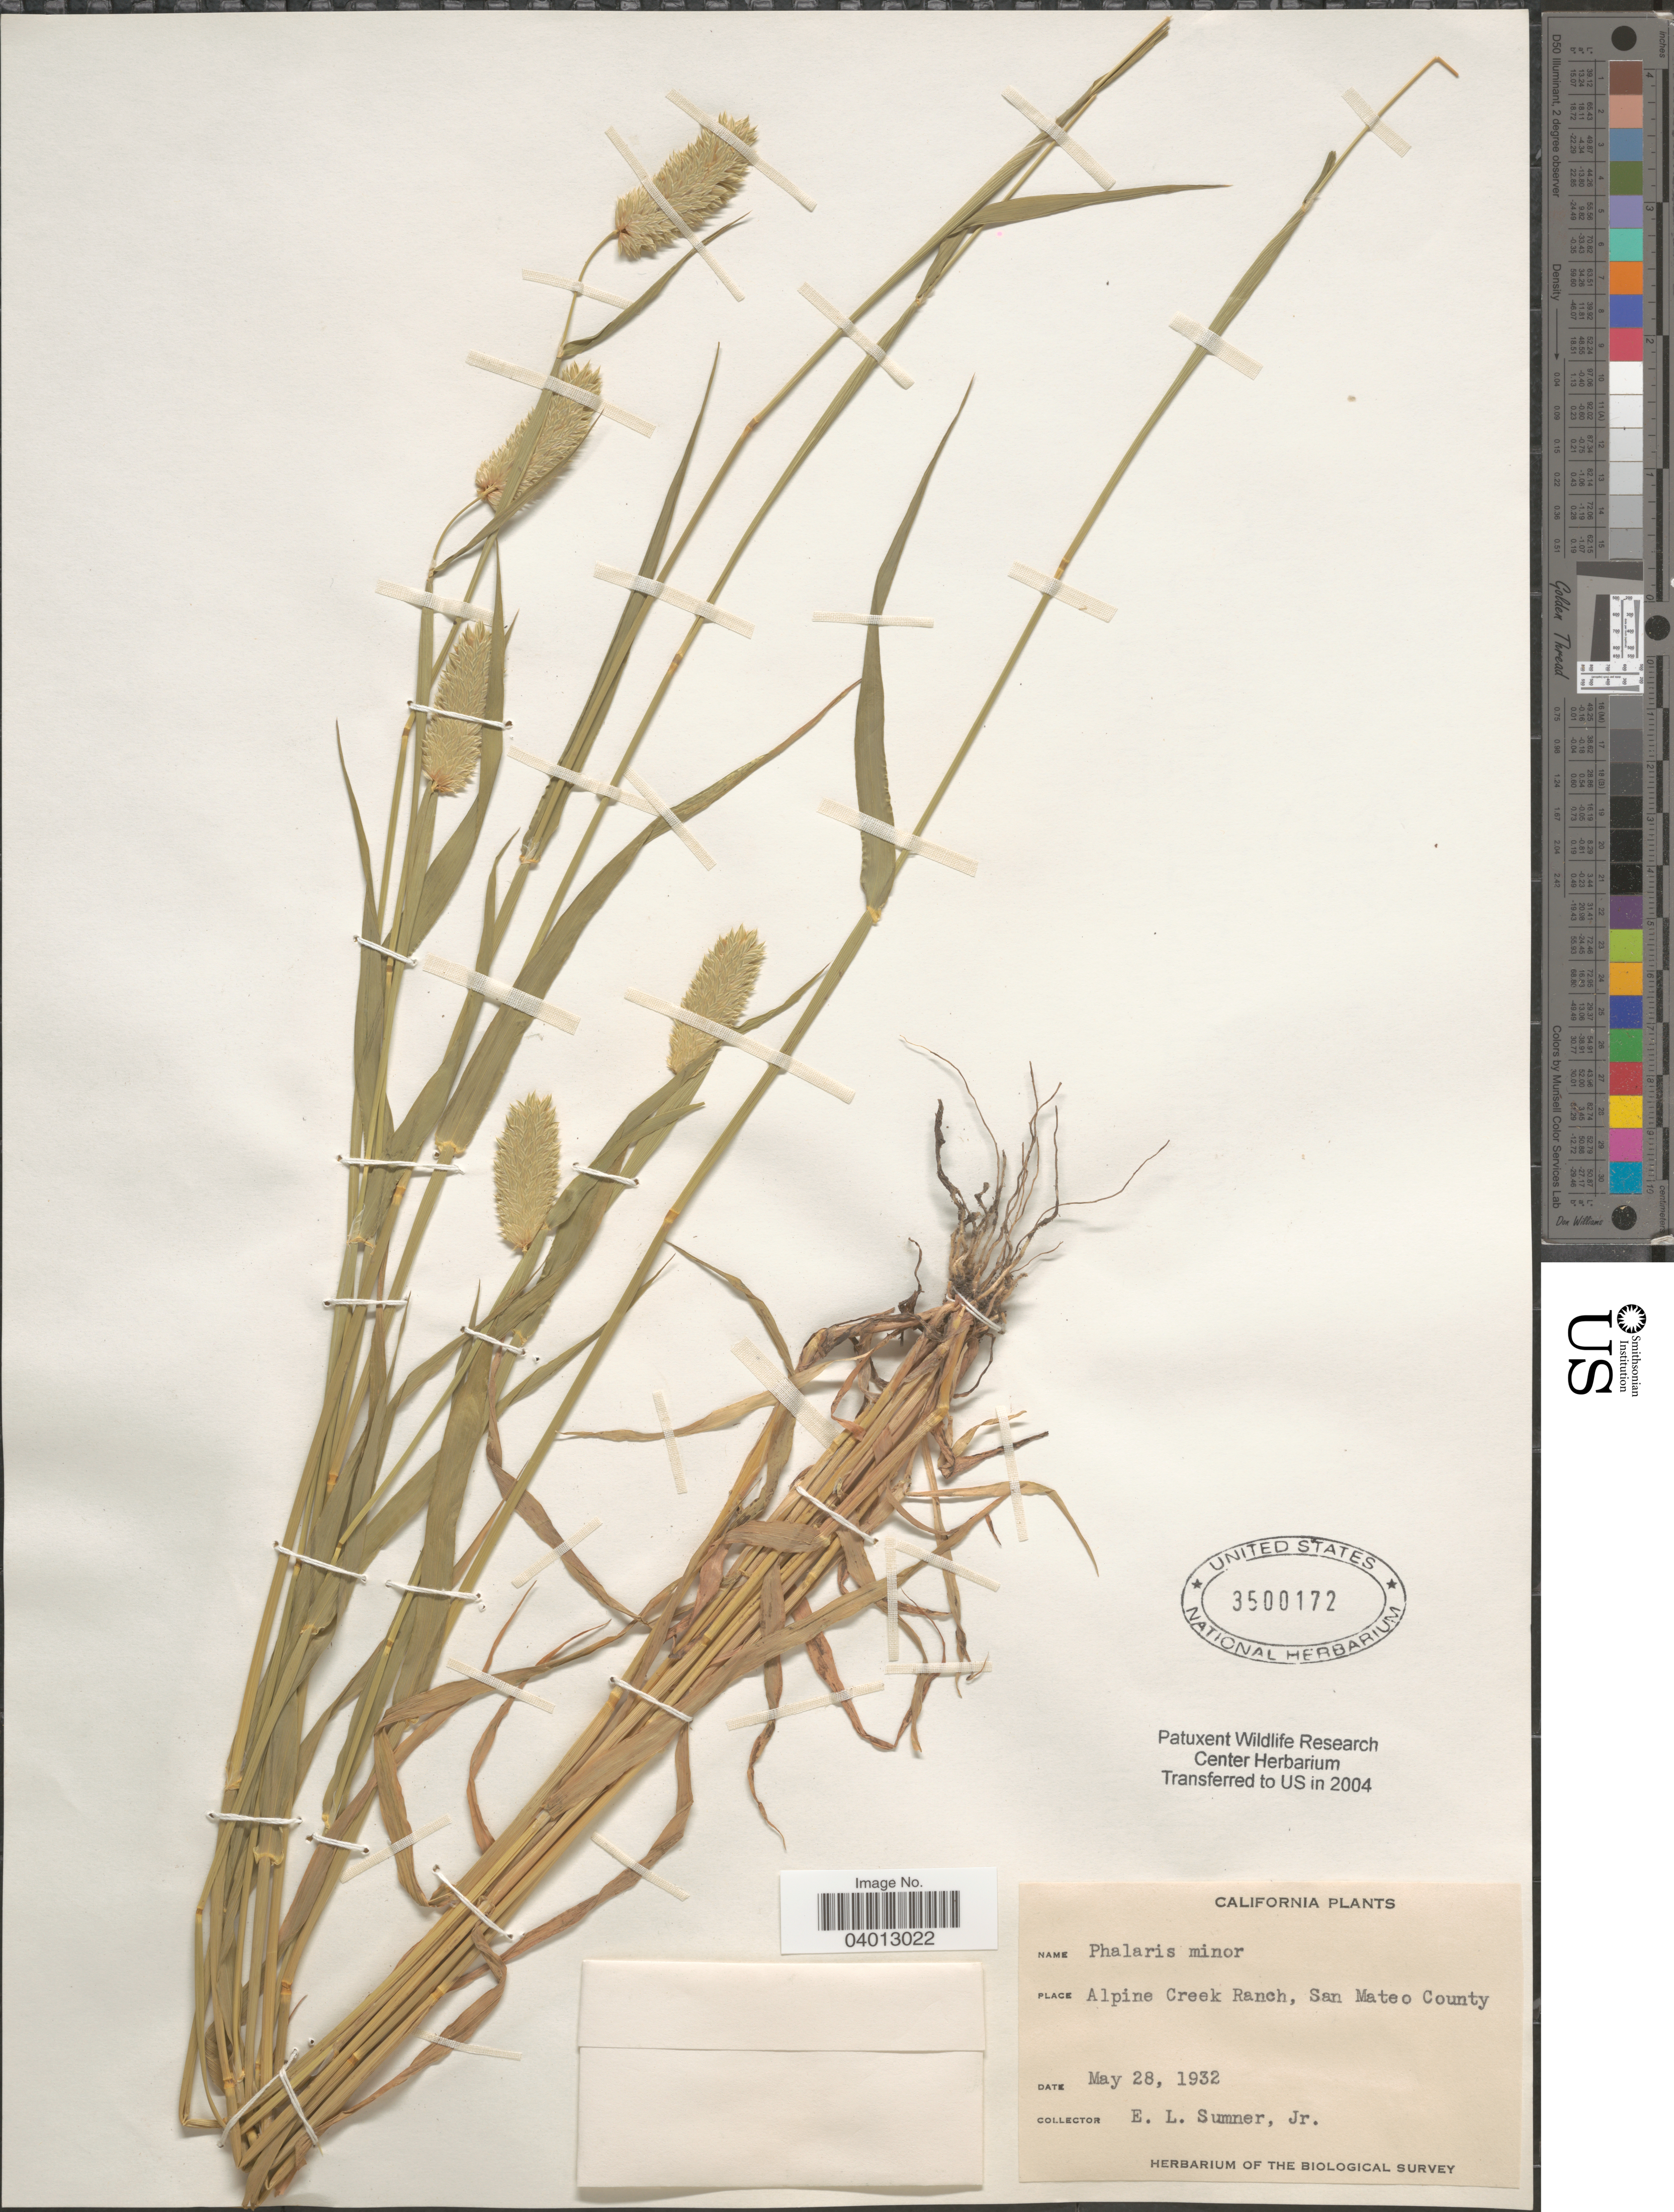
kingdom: Plantae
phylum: Tracheophyta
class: Liliopsida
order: Poales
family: Poaceae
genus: Phalaris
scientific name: Phalaris minor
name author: Retz.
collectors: E. Sumner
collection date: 1932-05-28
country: United States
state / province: California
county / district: San Mateo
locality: Alpine Creek Ranch, San Mateo County.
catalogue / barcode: US 3500172